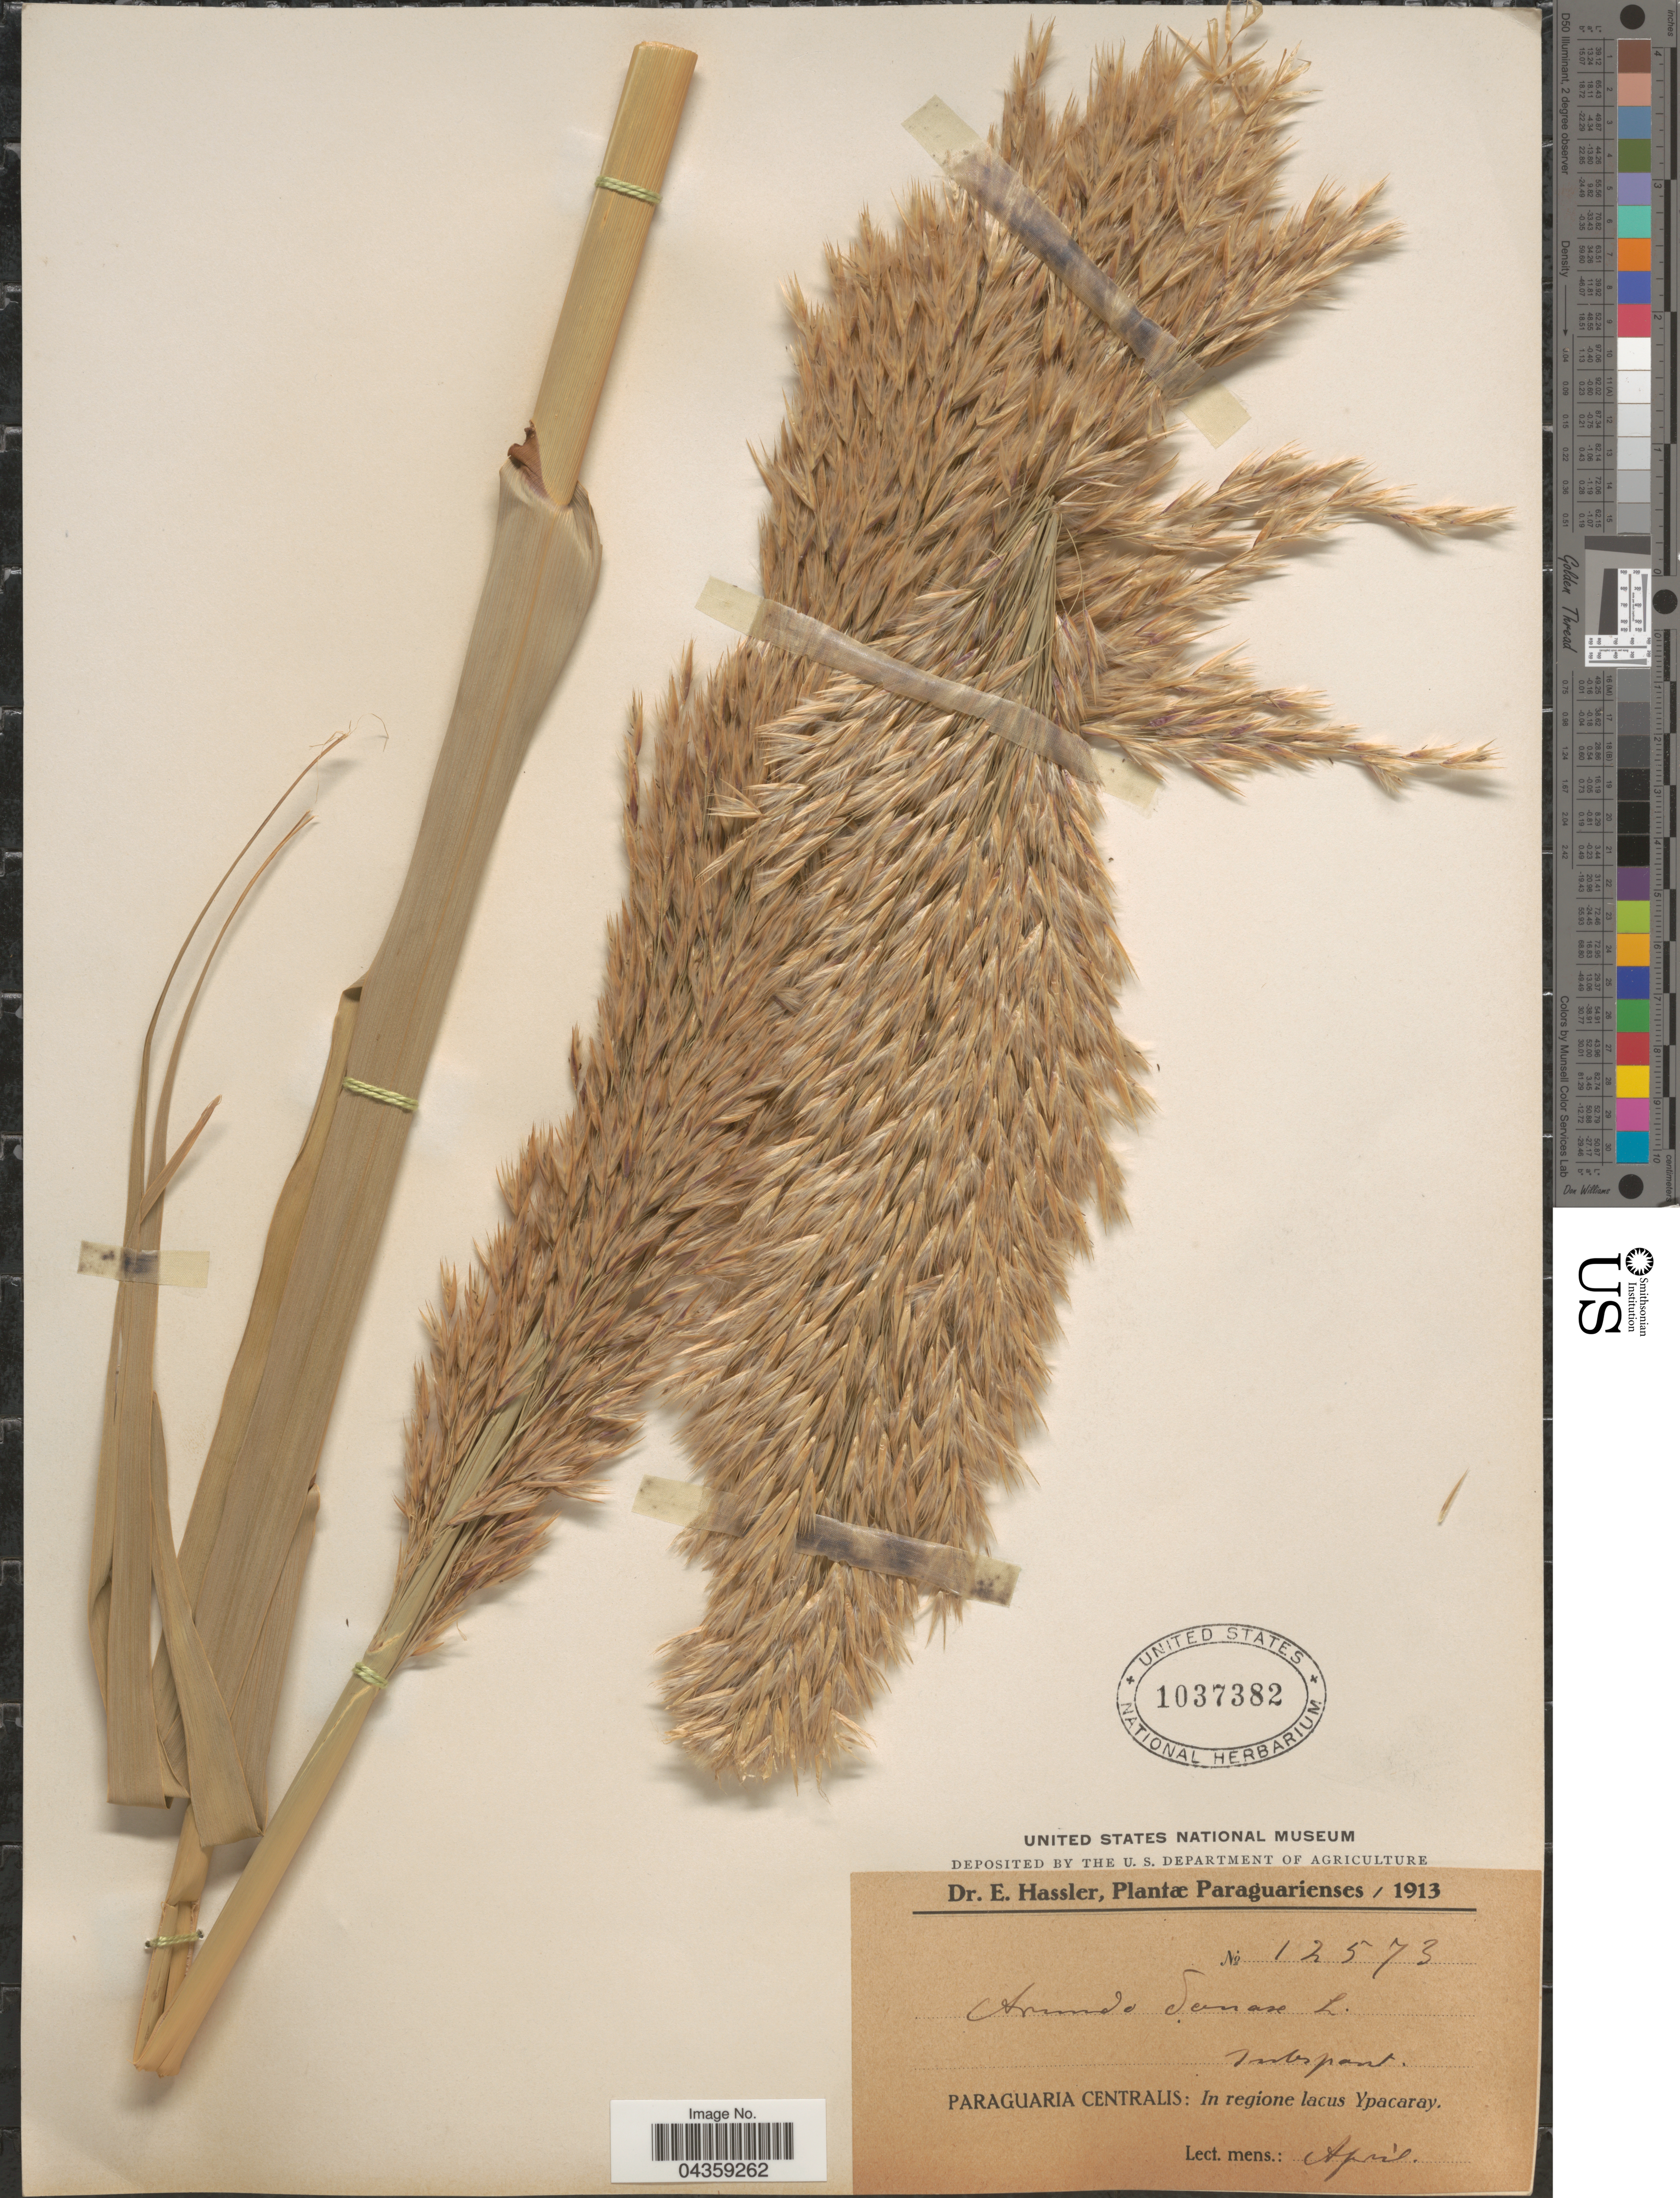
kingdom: Plantae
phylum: Tracheophyta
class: Liliopsida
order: Poales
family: Poaceae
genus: Arundo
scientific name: Arundo donax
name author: L.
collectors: E. Hassler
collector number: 12573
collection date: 1913-04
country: Paraguay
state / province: Paraguari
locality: Paraguaria Centralis: In regione lacus Ypacaray.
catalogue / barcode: US 1037382